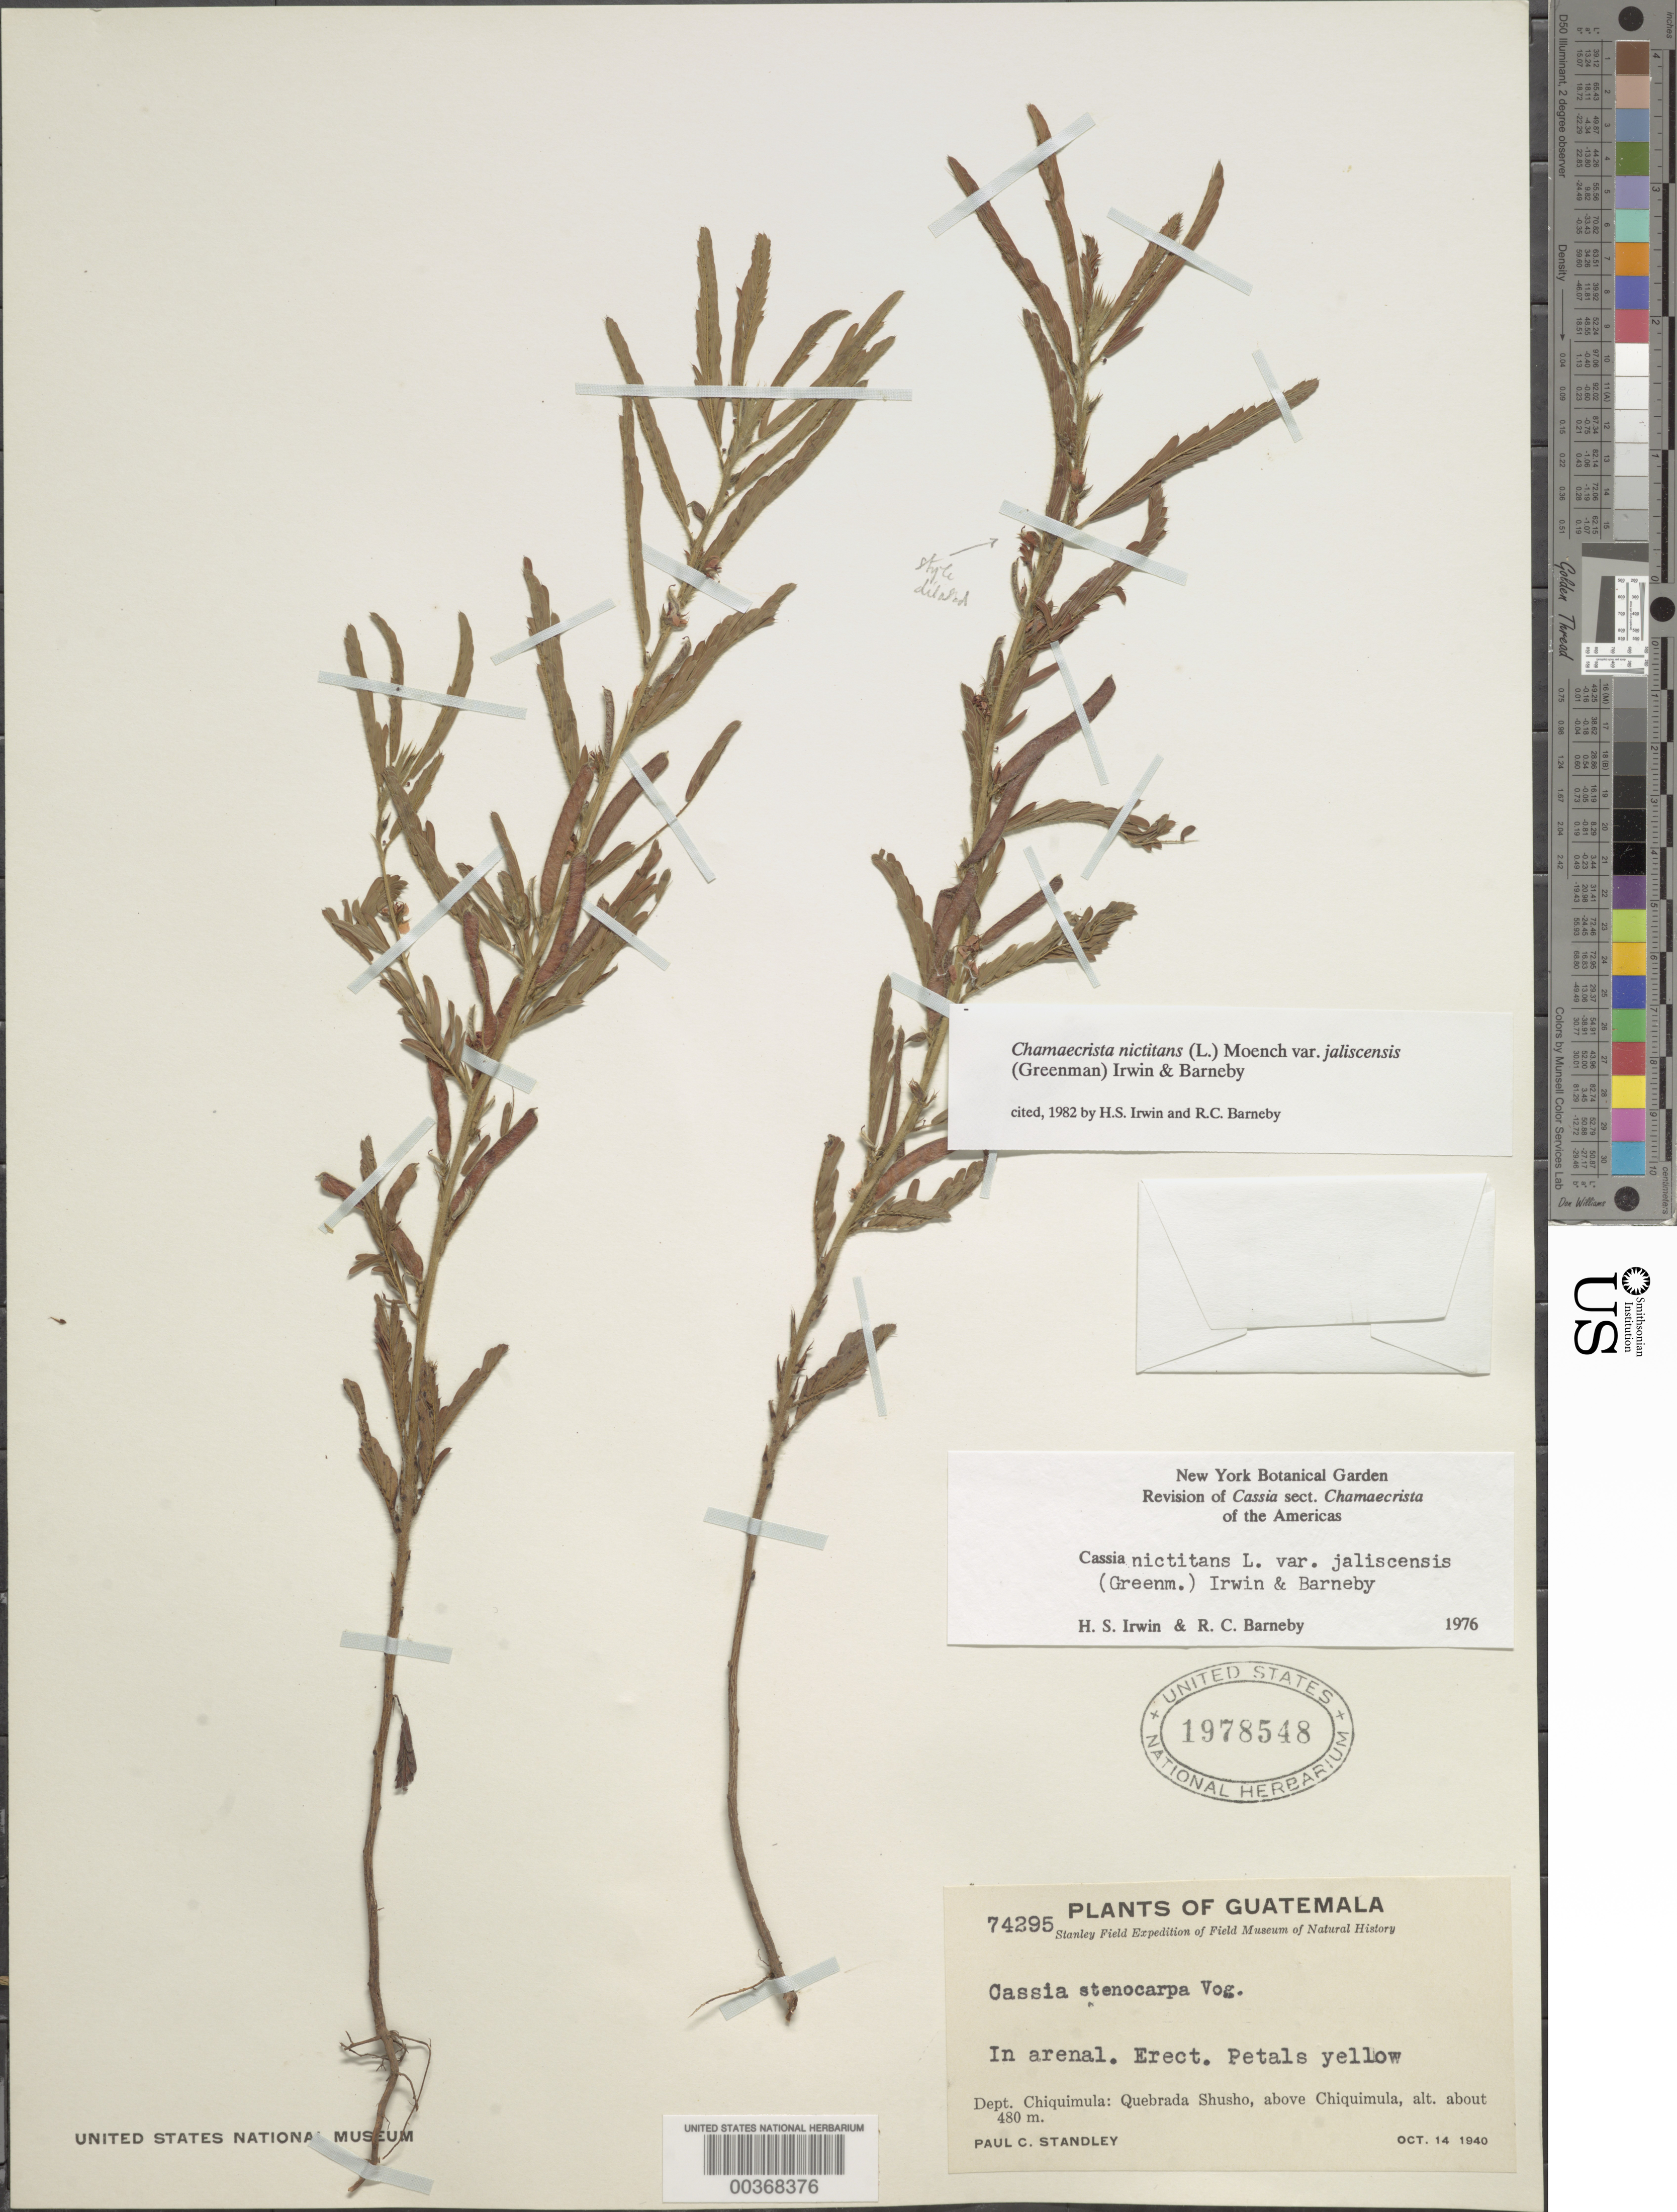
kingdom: Plantae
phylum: Tracheophyta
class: Magnoliopsida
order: Fabales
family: Fabaceae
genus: Chamaecrista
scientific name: Chamaecrista nictitans var. jaliscensis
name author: (Greenm.) H.S. Irwin & Barneby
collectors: P. C. Standley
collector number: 74295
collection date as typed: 14 Oct 1940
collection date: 1940-10-14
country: Guatemala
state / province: Chiquimula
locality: Quebrada Shusho, above Chiquimula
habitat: In arenal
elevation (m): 480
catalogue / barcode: US 1978548